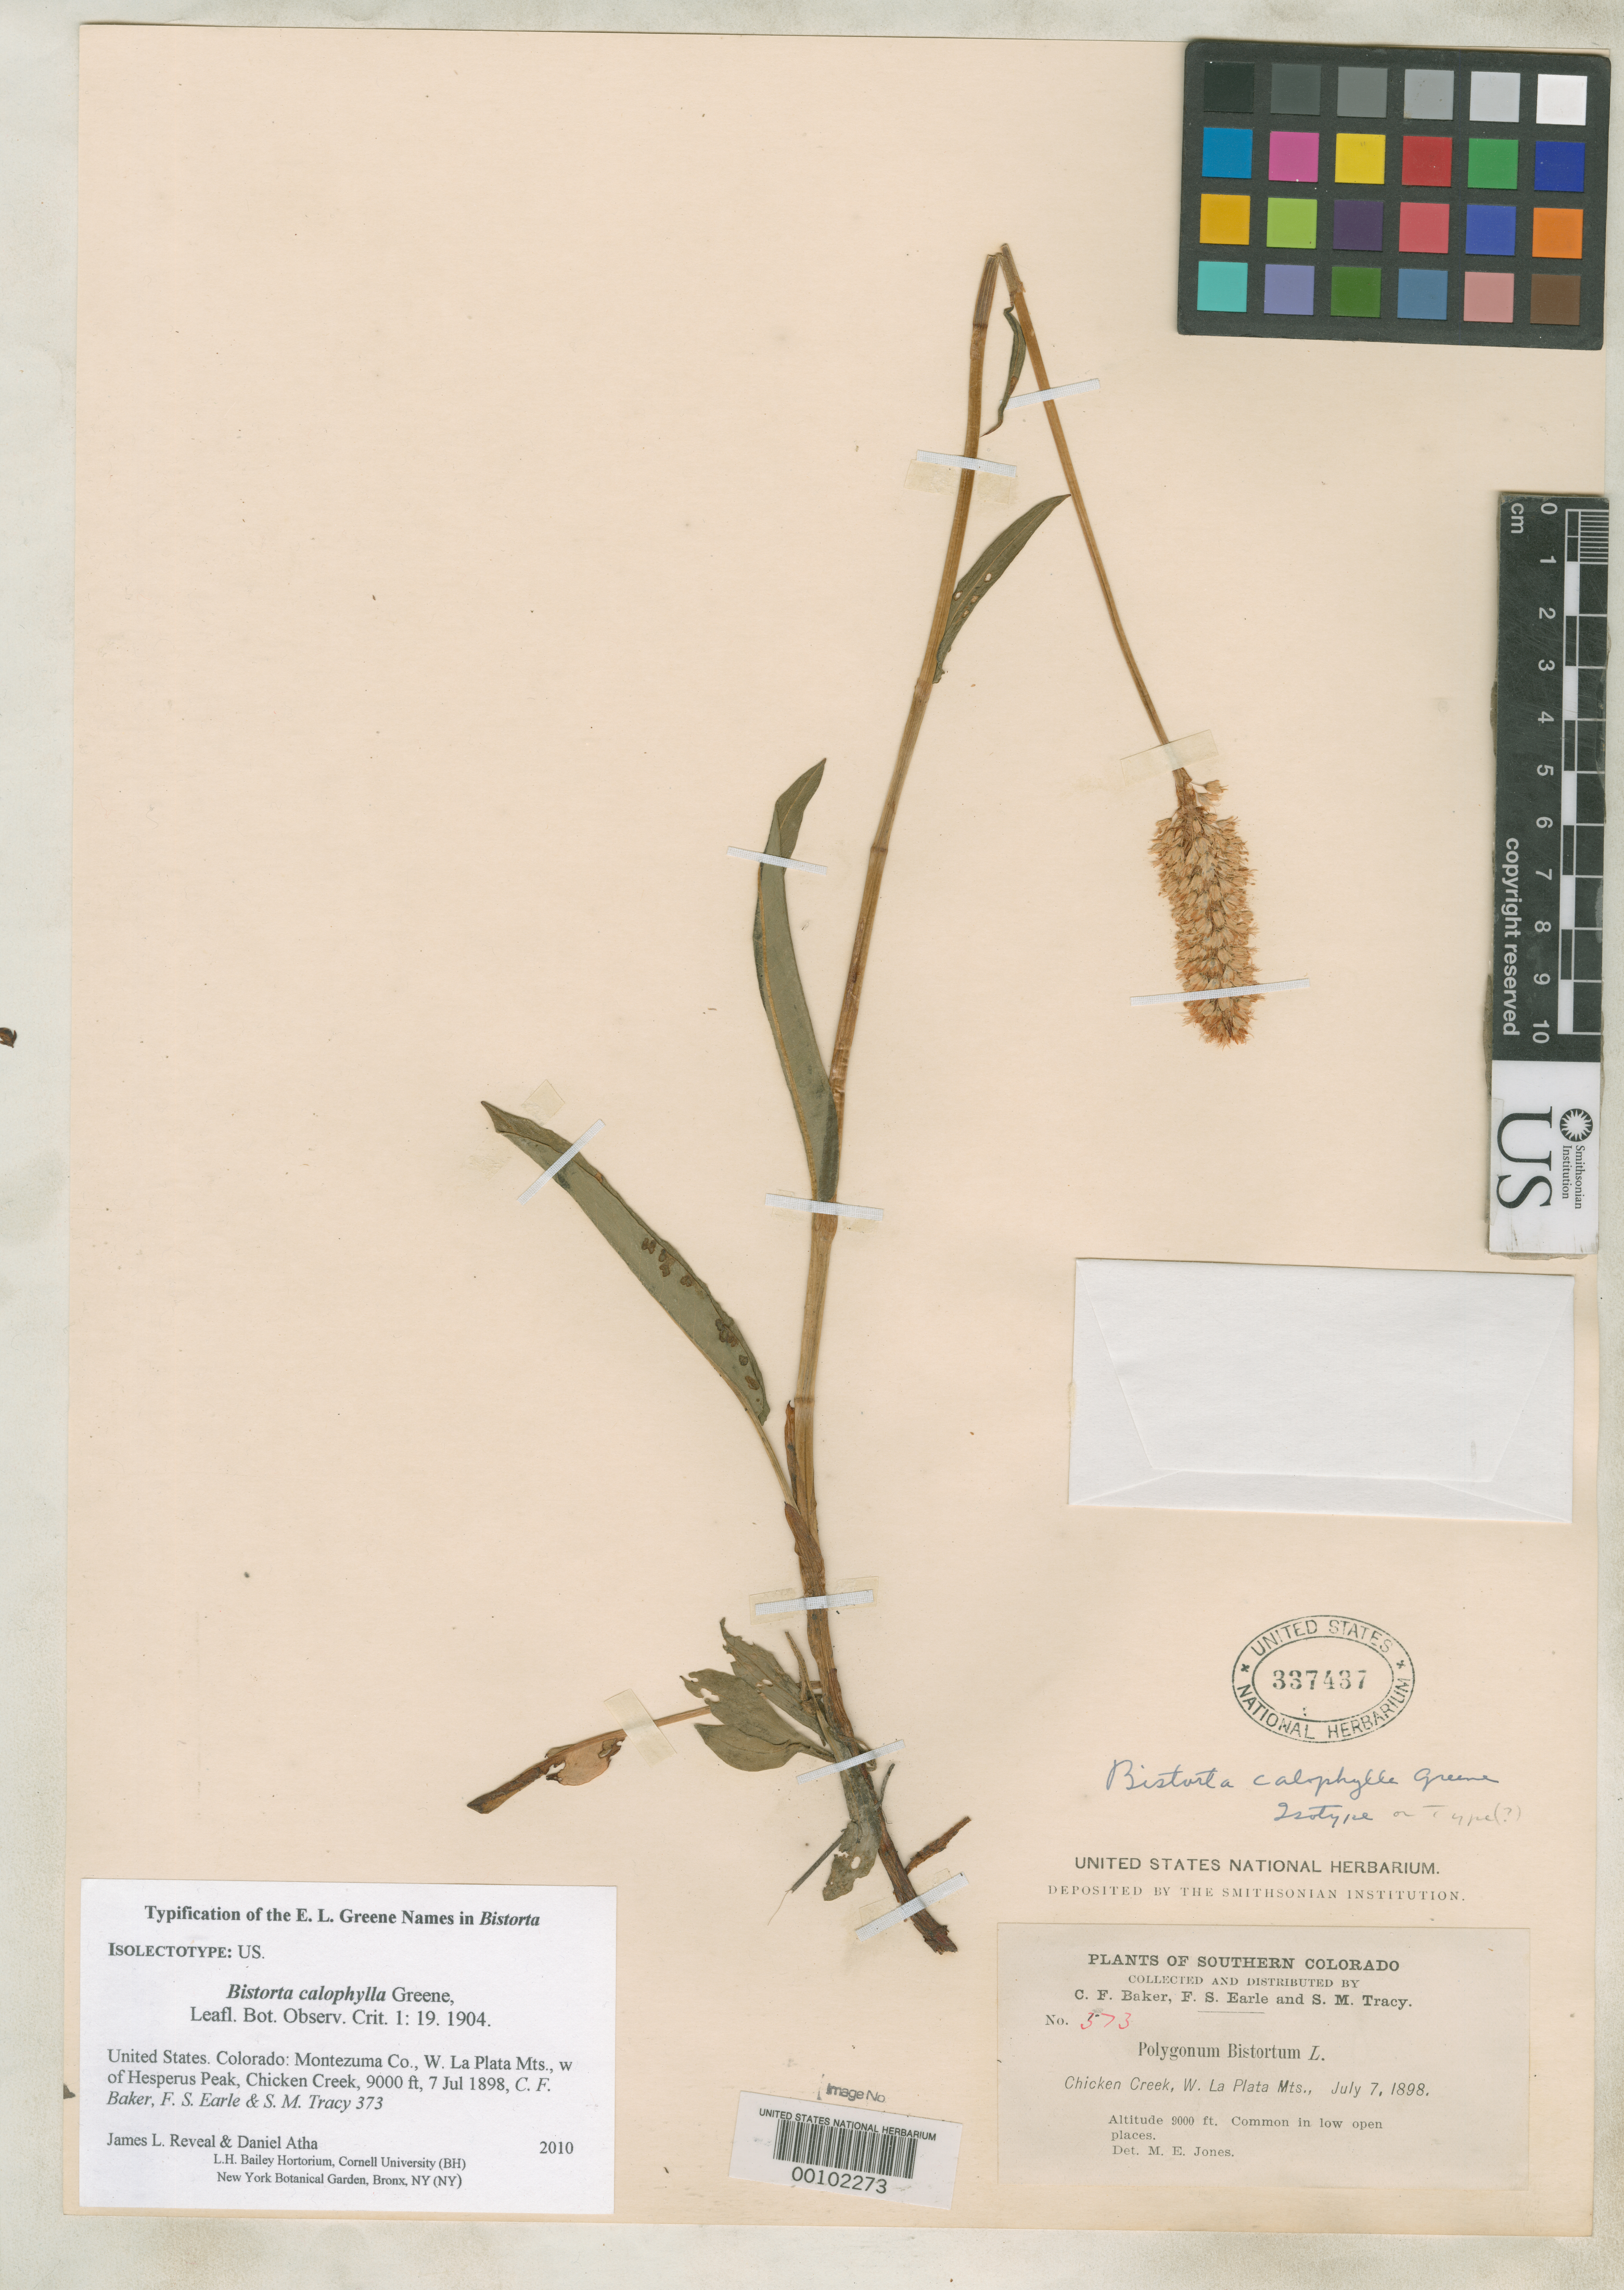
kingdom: Plantae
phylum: Tracheophyta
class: Magnoliopsida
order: Caryophyllales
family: Polygonaceae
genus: Bistorta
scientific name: Bistorta calophylla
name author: Greene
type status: Syntype; Isolectotype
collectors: C. F. Baker, F. S. Earle & S. M. Tracy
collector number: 373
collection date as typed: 07 Jul 1898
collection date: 1898-07-07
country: United States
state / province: Colorado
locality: Chicken Creek, W. La Plata Mts.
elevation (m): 2743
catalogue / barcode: US 337437